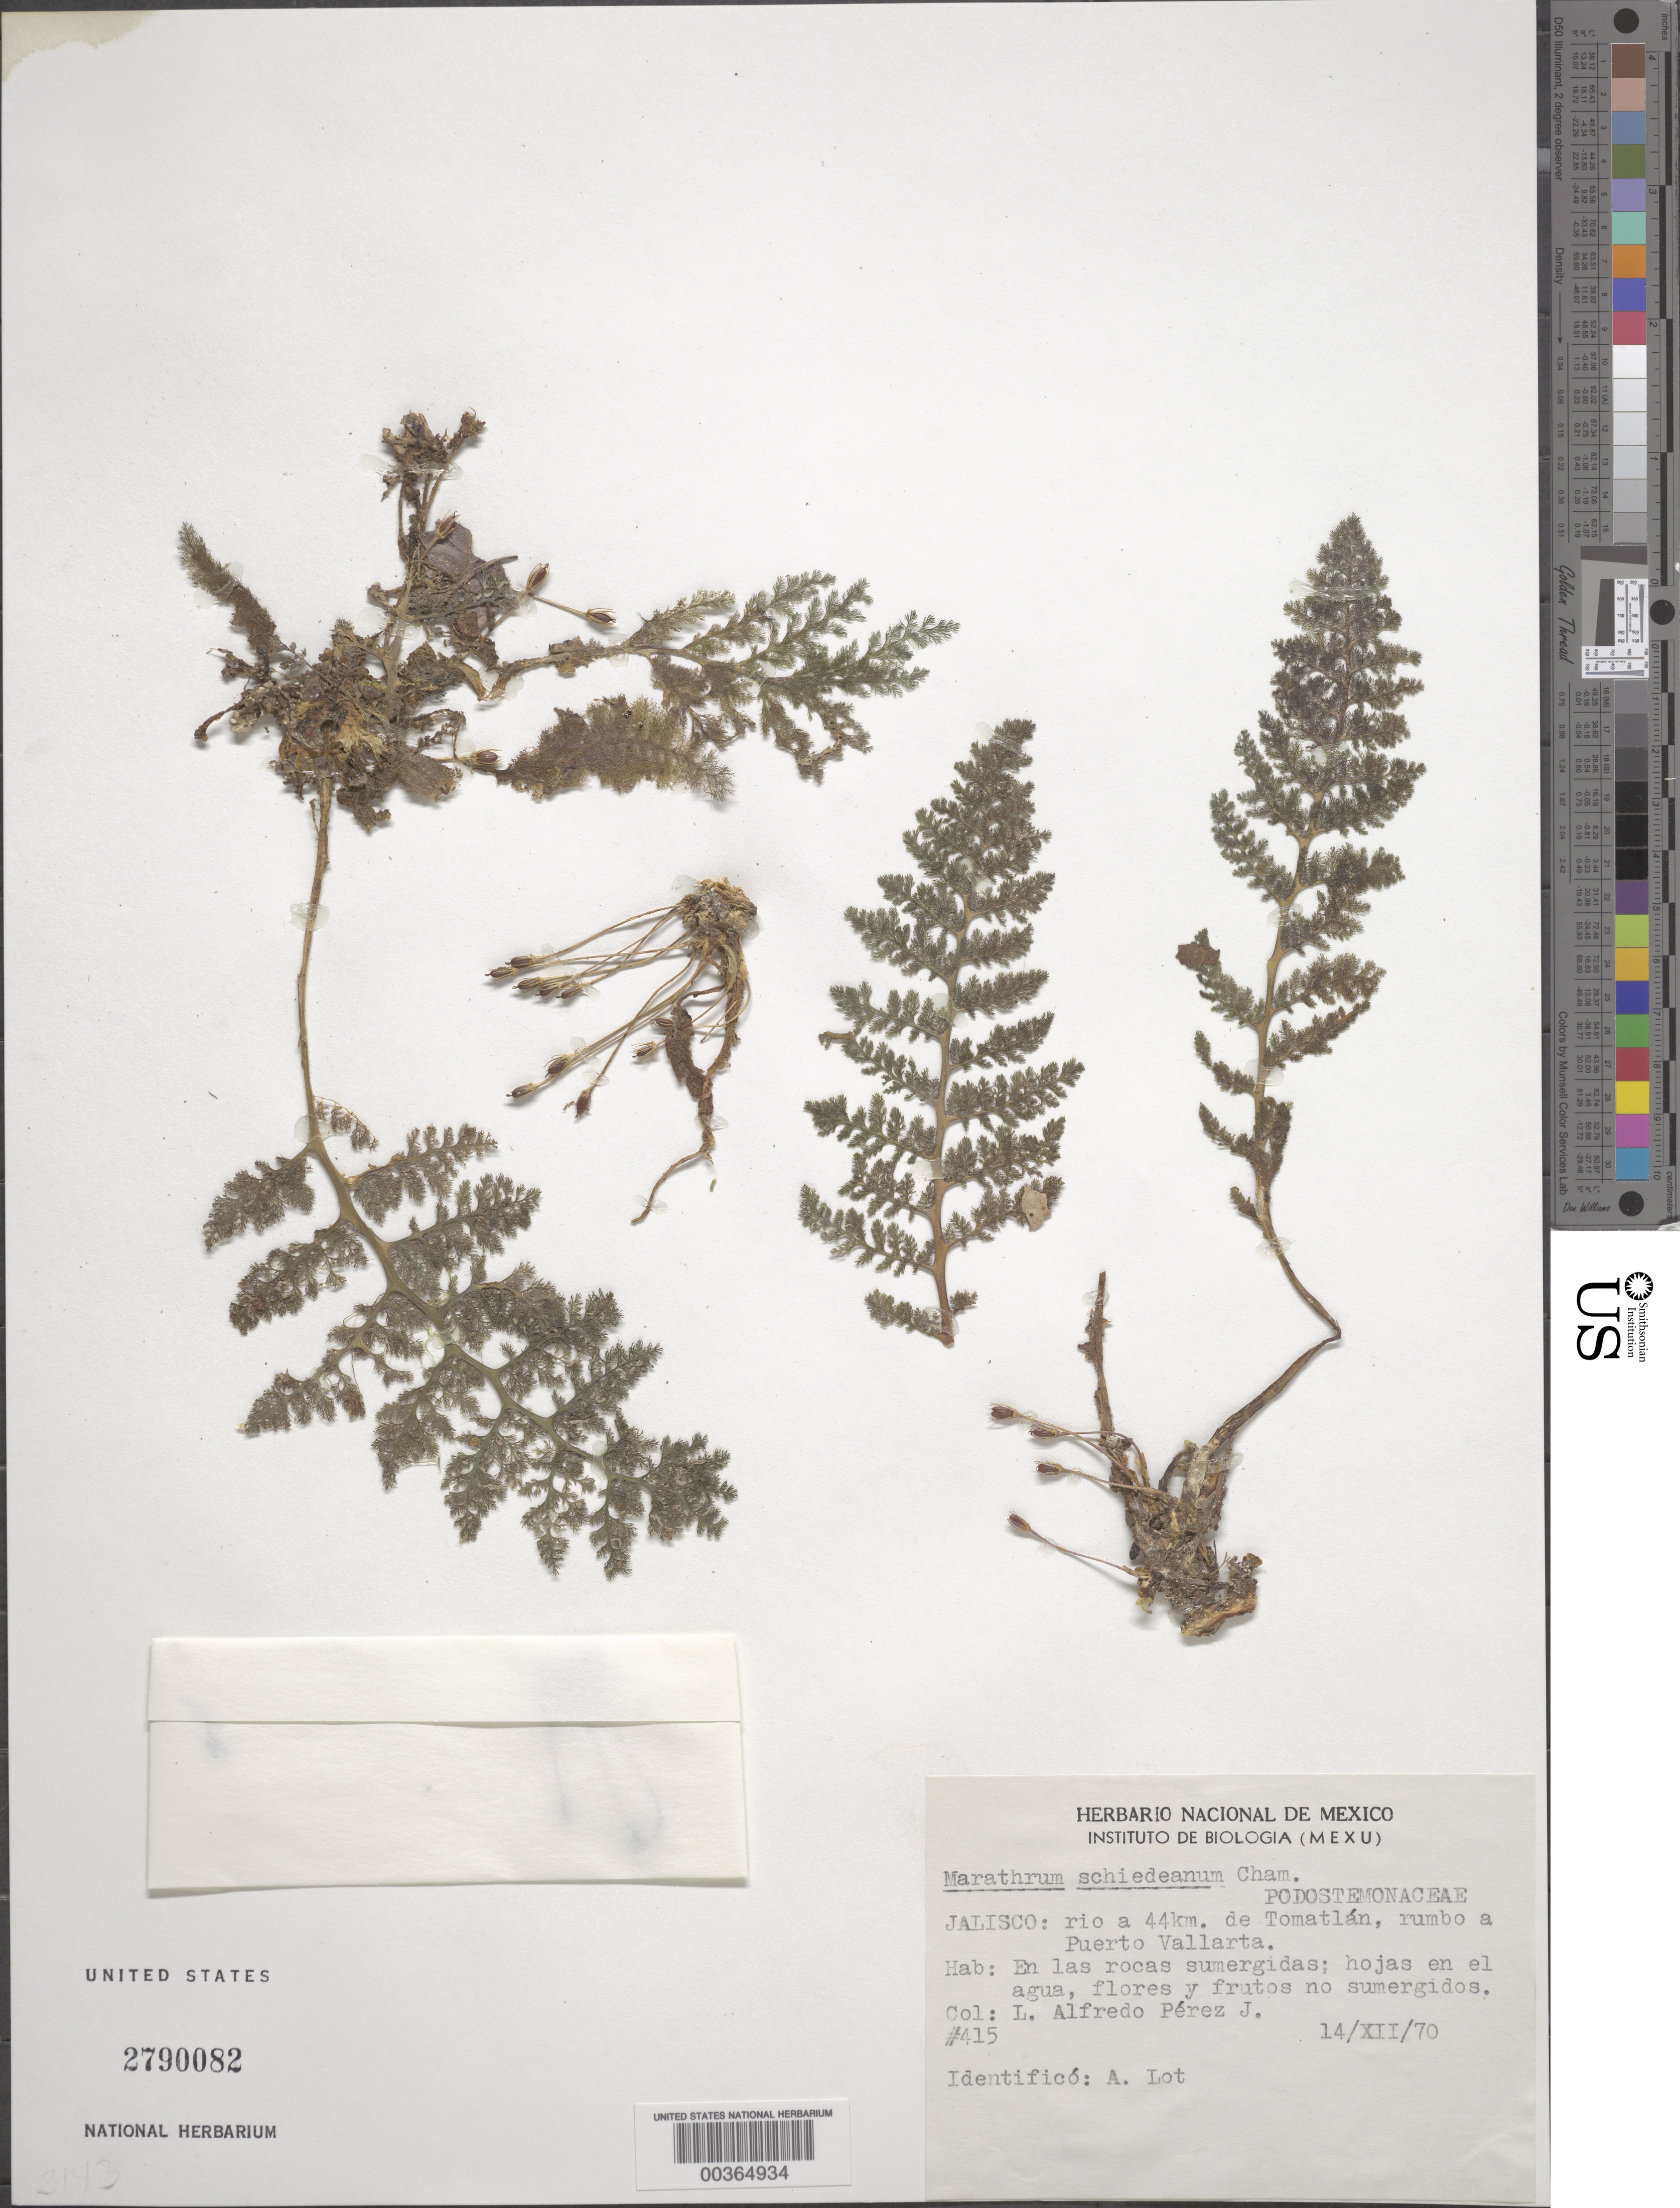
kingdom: Plantae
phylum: Tracheophyta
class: Magnoliopsida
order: Malpighiales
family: Podostemaceae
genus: Marathrum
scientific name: Marathrum schiedeanum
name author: Cham.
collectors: L. Perez Jimenez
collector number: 415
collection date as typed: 14 Dec 1970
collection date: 1970-12-14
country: Mexico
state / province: Jalisco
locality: Rio a 44 km. de Tomatlan, rumbo a Puerto Vallarta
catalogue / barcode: US 2790082